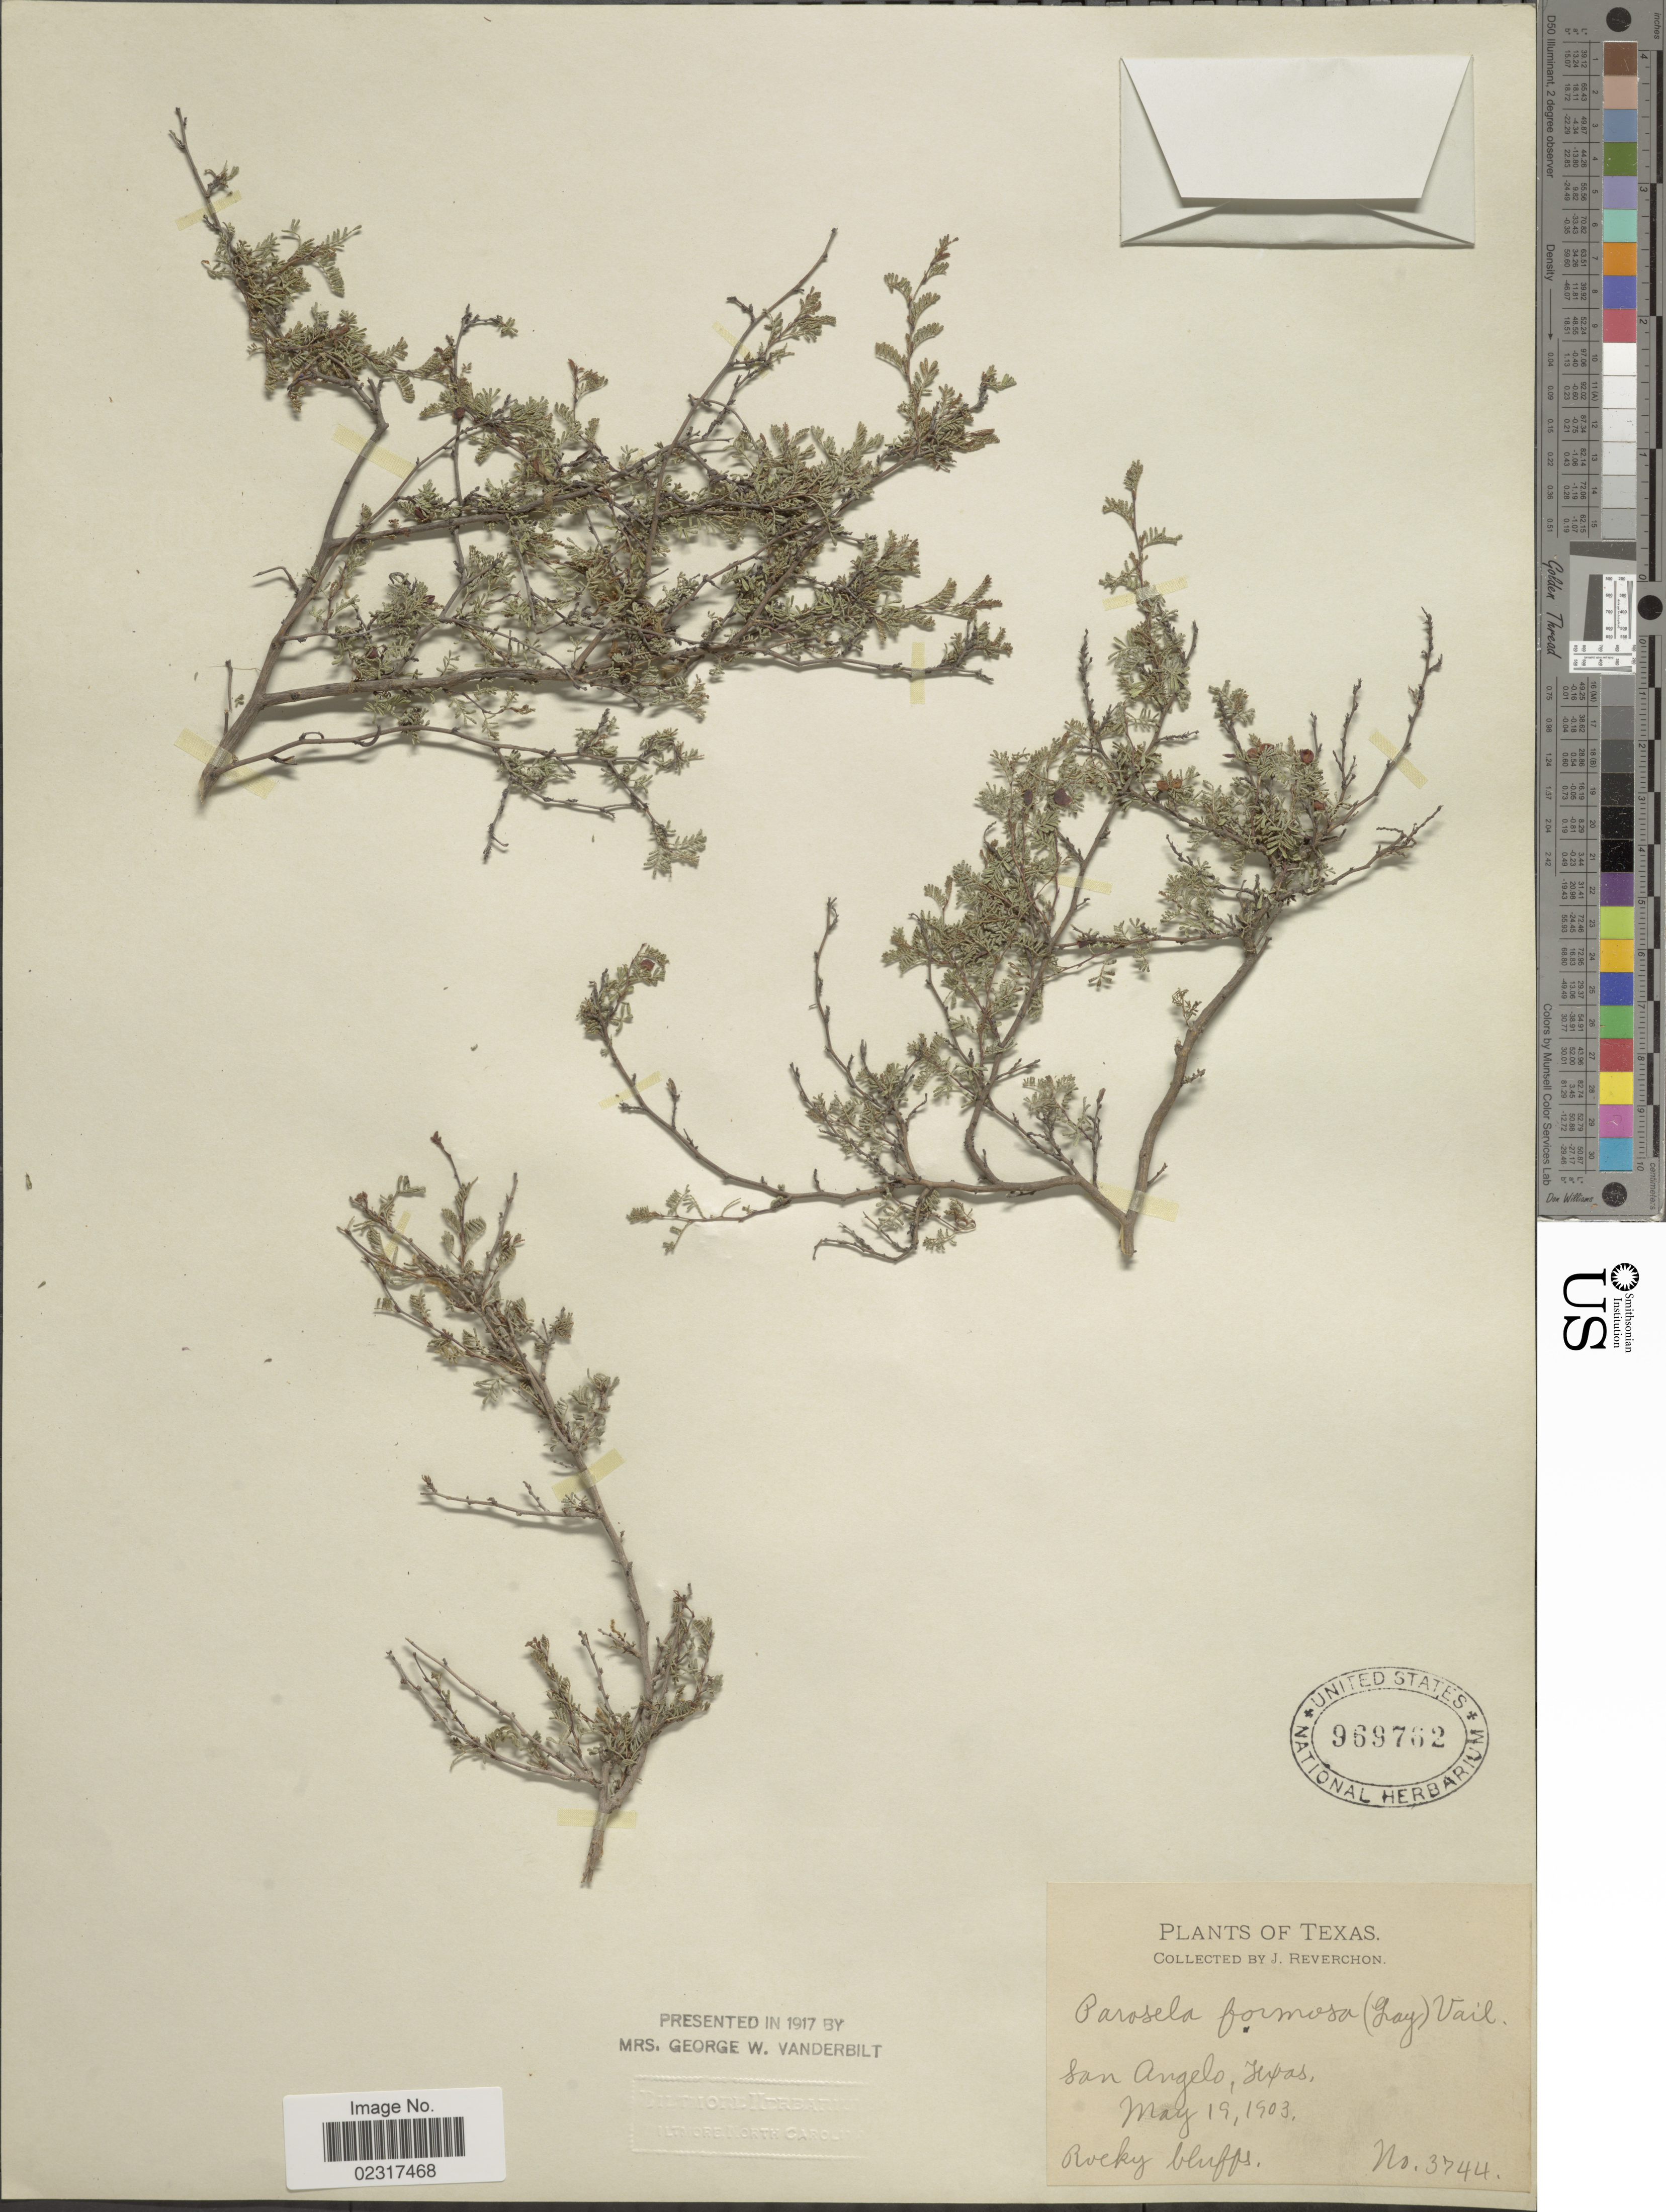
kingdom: Plantae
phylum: Tracheophyta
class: Magnoliopsida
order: Fabales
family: Fabaceae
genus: Dalea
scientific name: Dalea formosa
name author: Torr.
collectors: J. Reverchon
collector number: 3744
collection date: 1903-05-19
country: United States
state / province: Texas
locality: San Angelo.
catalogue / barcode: US 969762